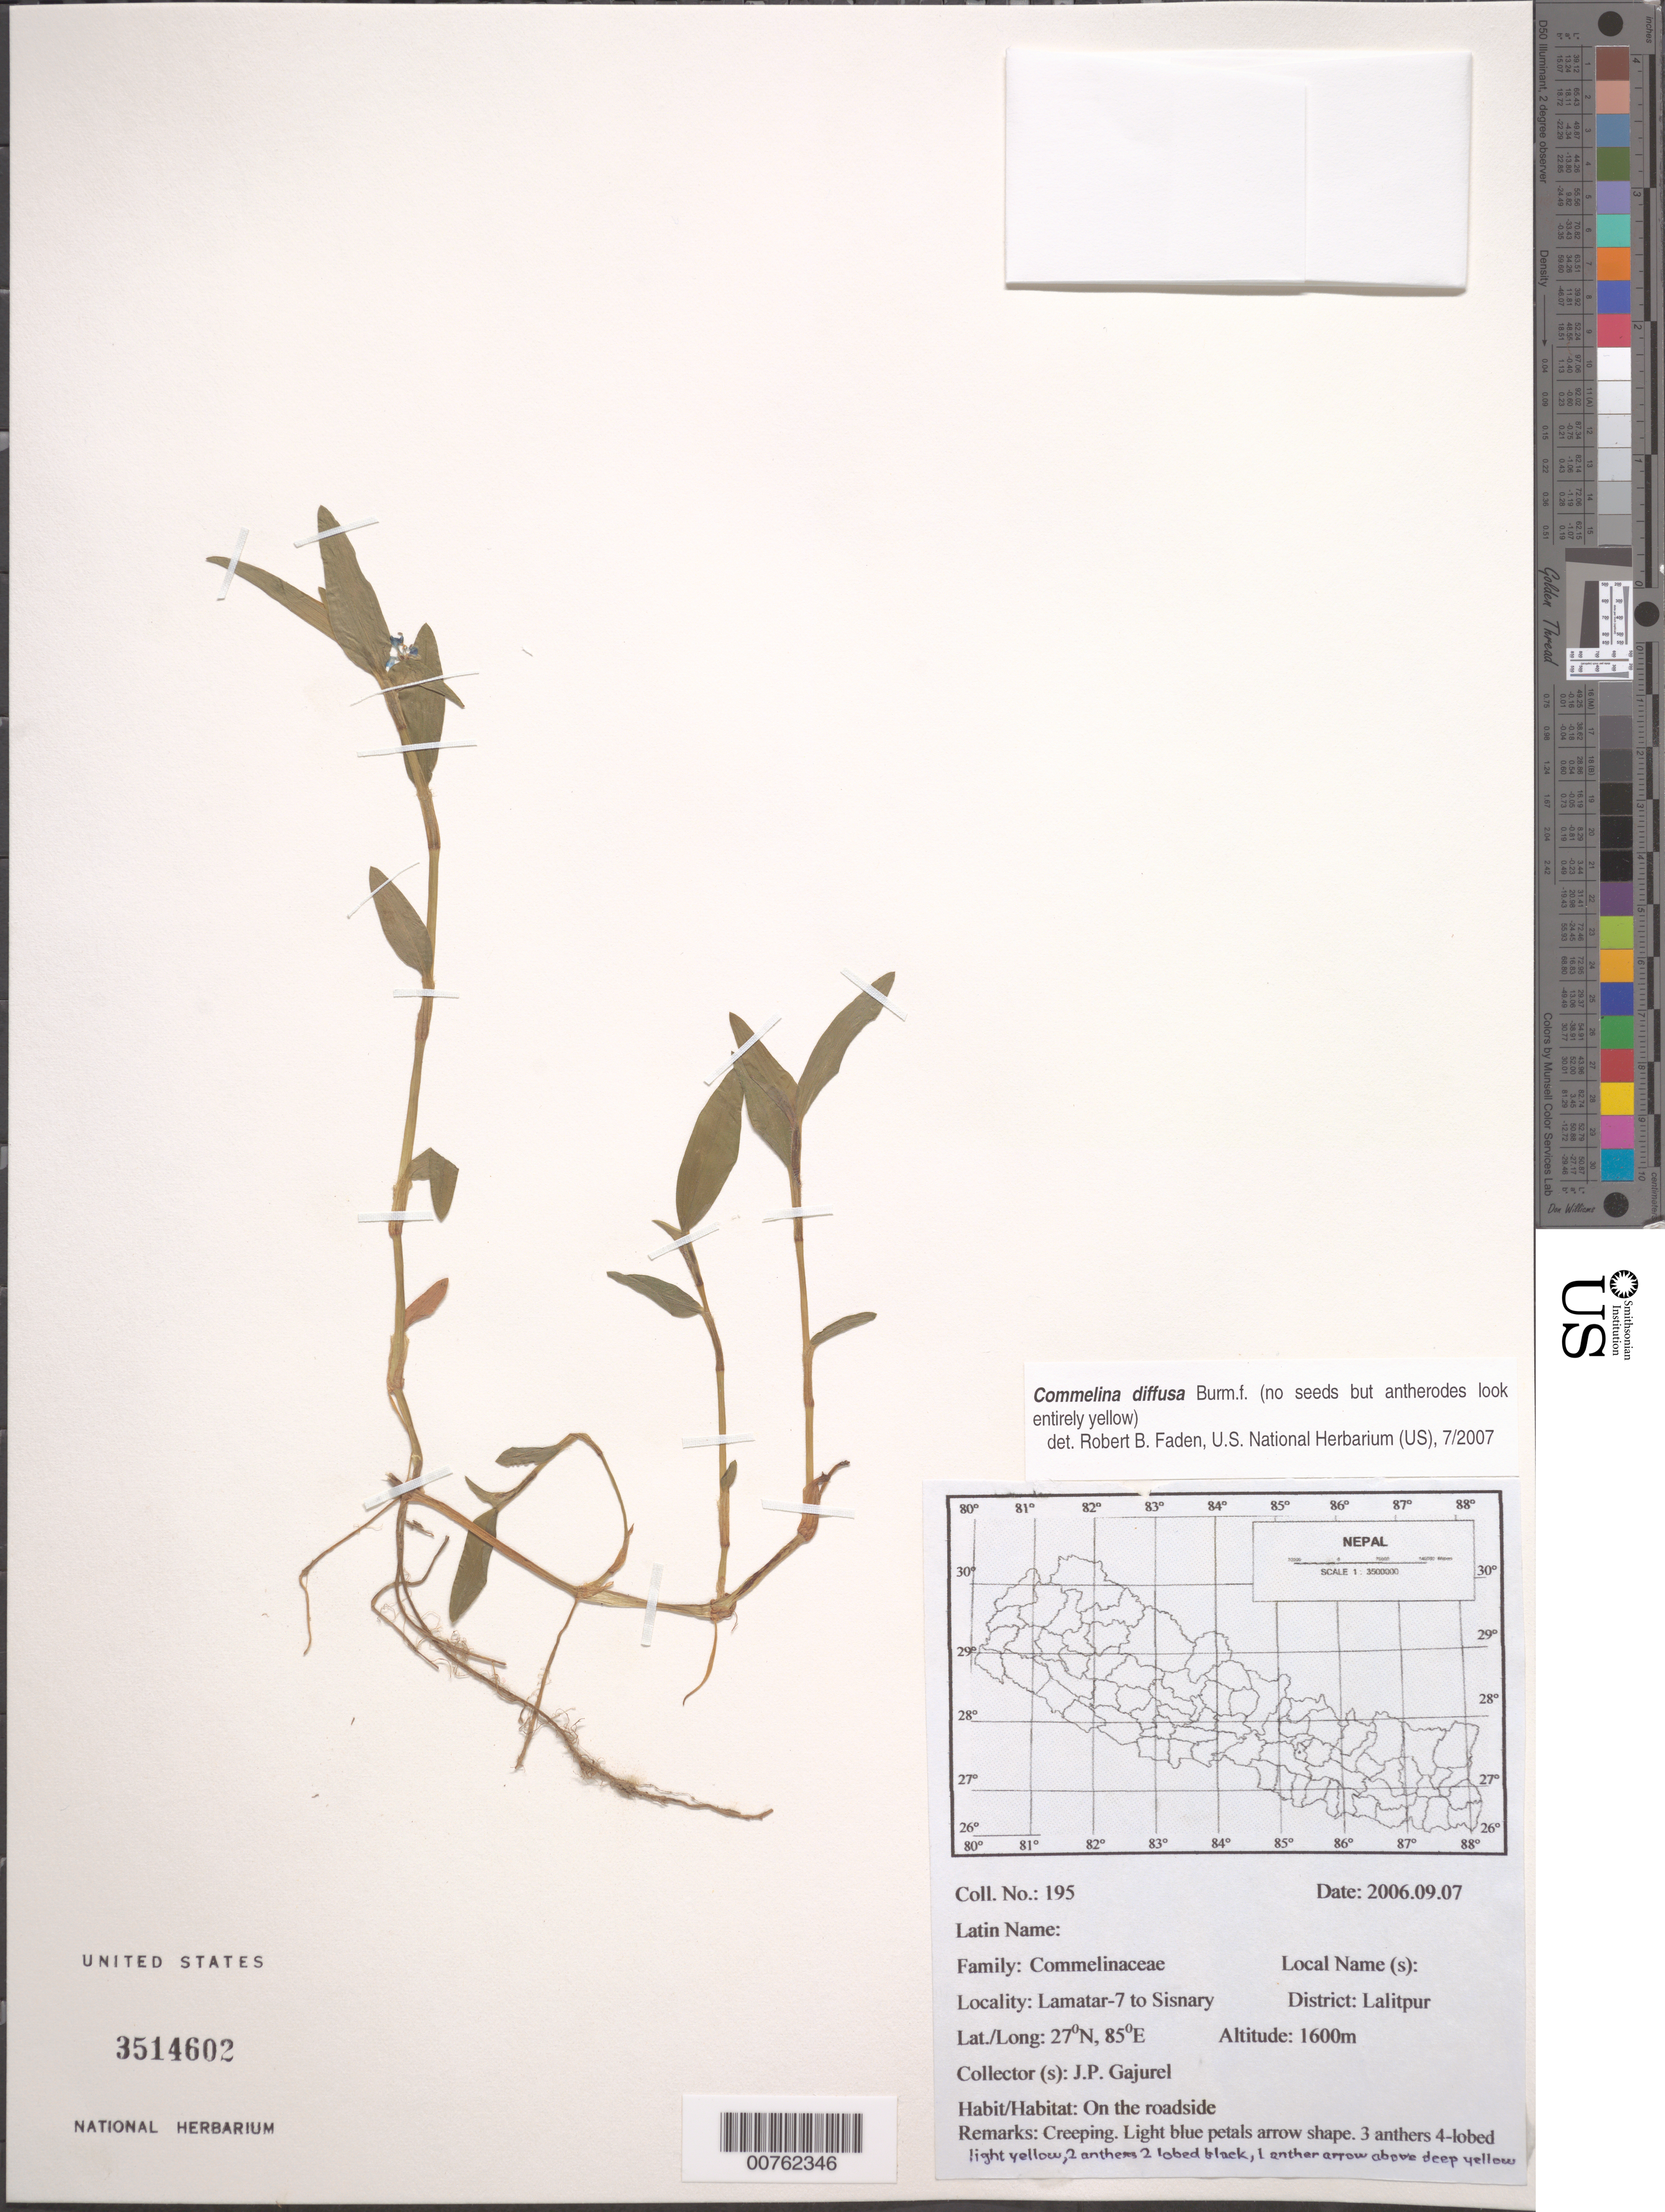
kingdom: Plantae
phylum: Tracheophyta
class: Liliopsida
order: Commelinales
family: Commelinaceae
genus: Commelina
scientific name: Commelina diffusa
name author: Burm. f.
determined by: Faden, Robert B., (US), Smithsonian Institution - National Museum of Natural History (UNITED STATES)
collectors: J. Gajurel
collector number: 195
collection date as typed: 07 Sep 2006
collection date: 2006-09-07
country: Nepal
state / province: Bagmati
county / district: Lalitpur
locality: Lamatar-7 to Sisnary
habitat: On the roadside.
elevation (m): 1600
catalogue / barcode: US 3514602